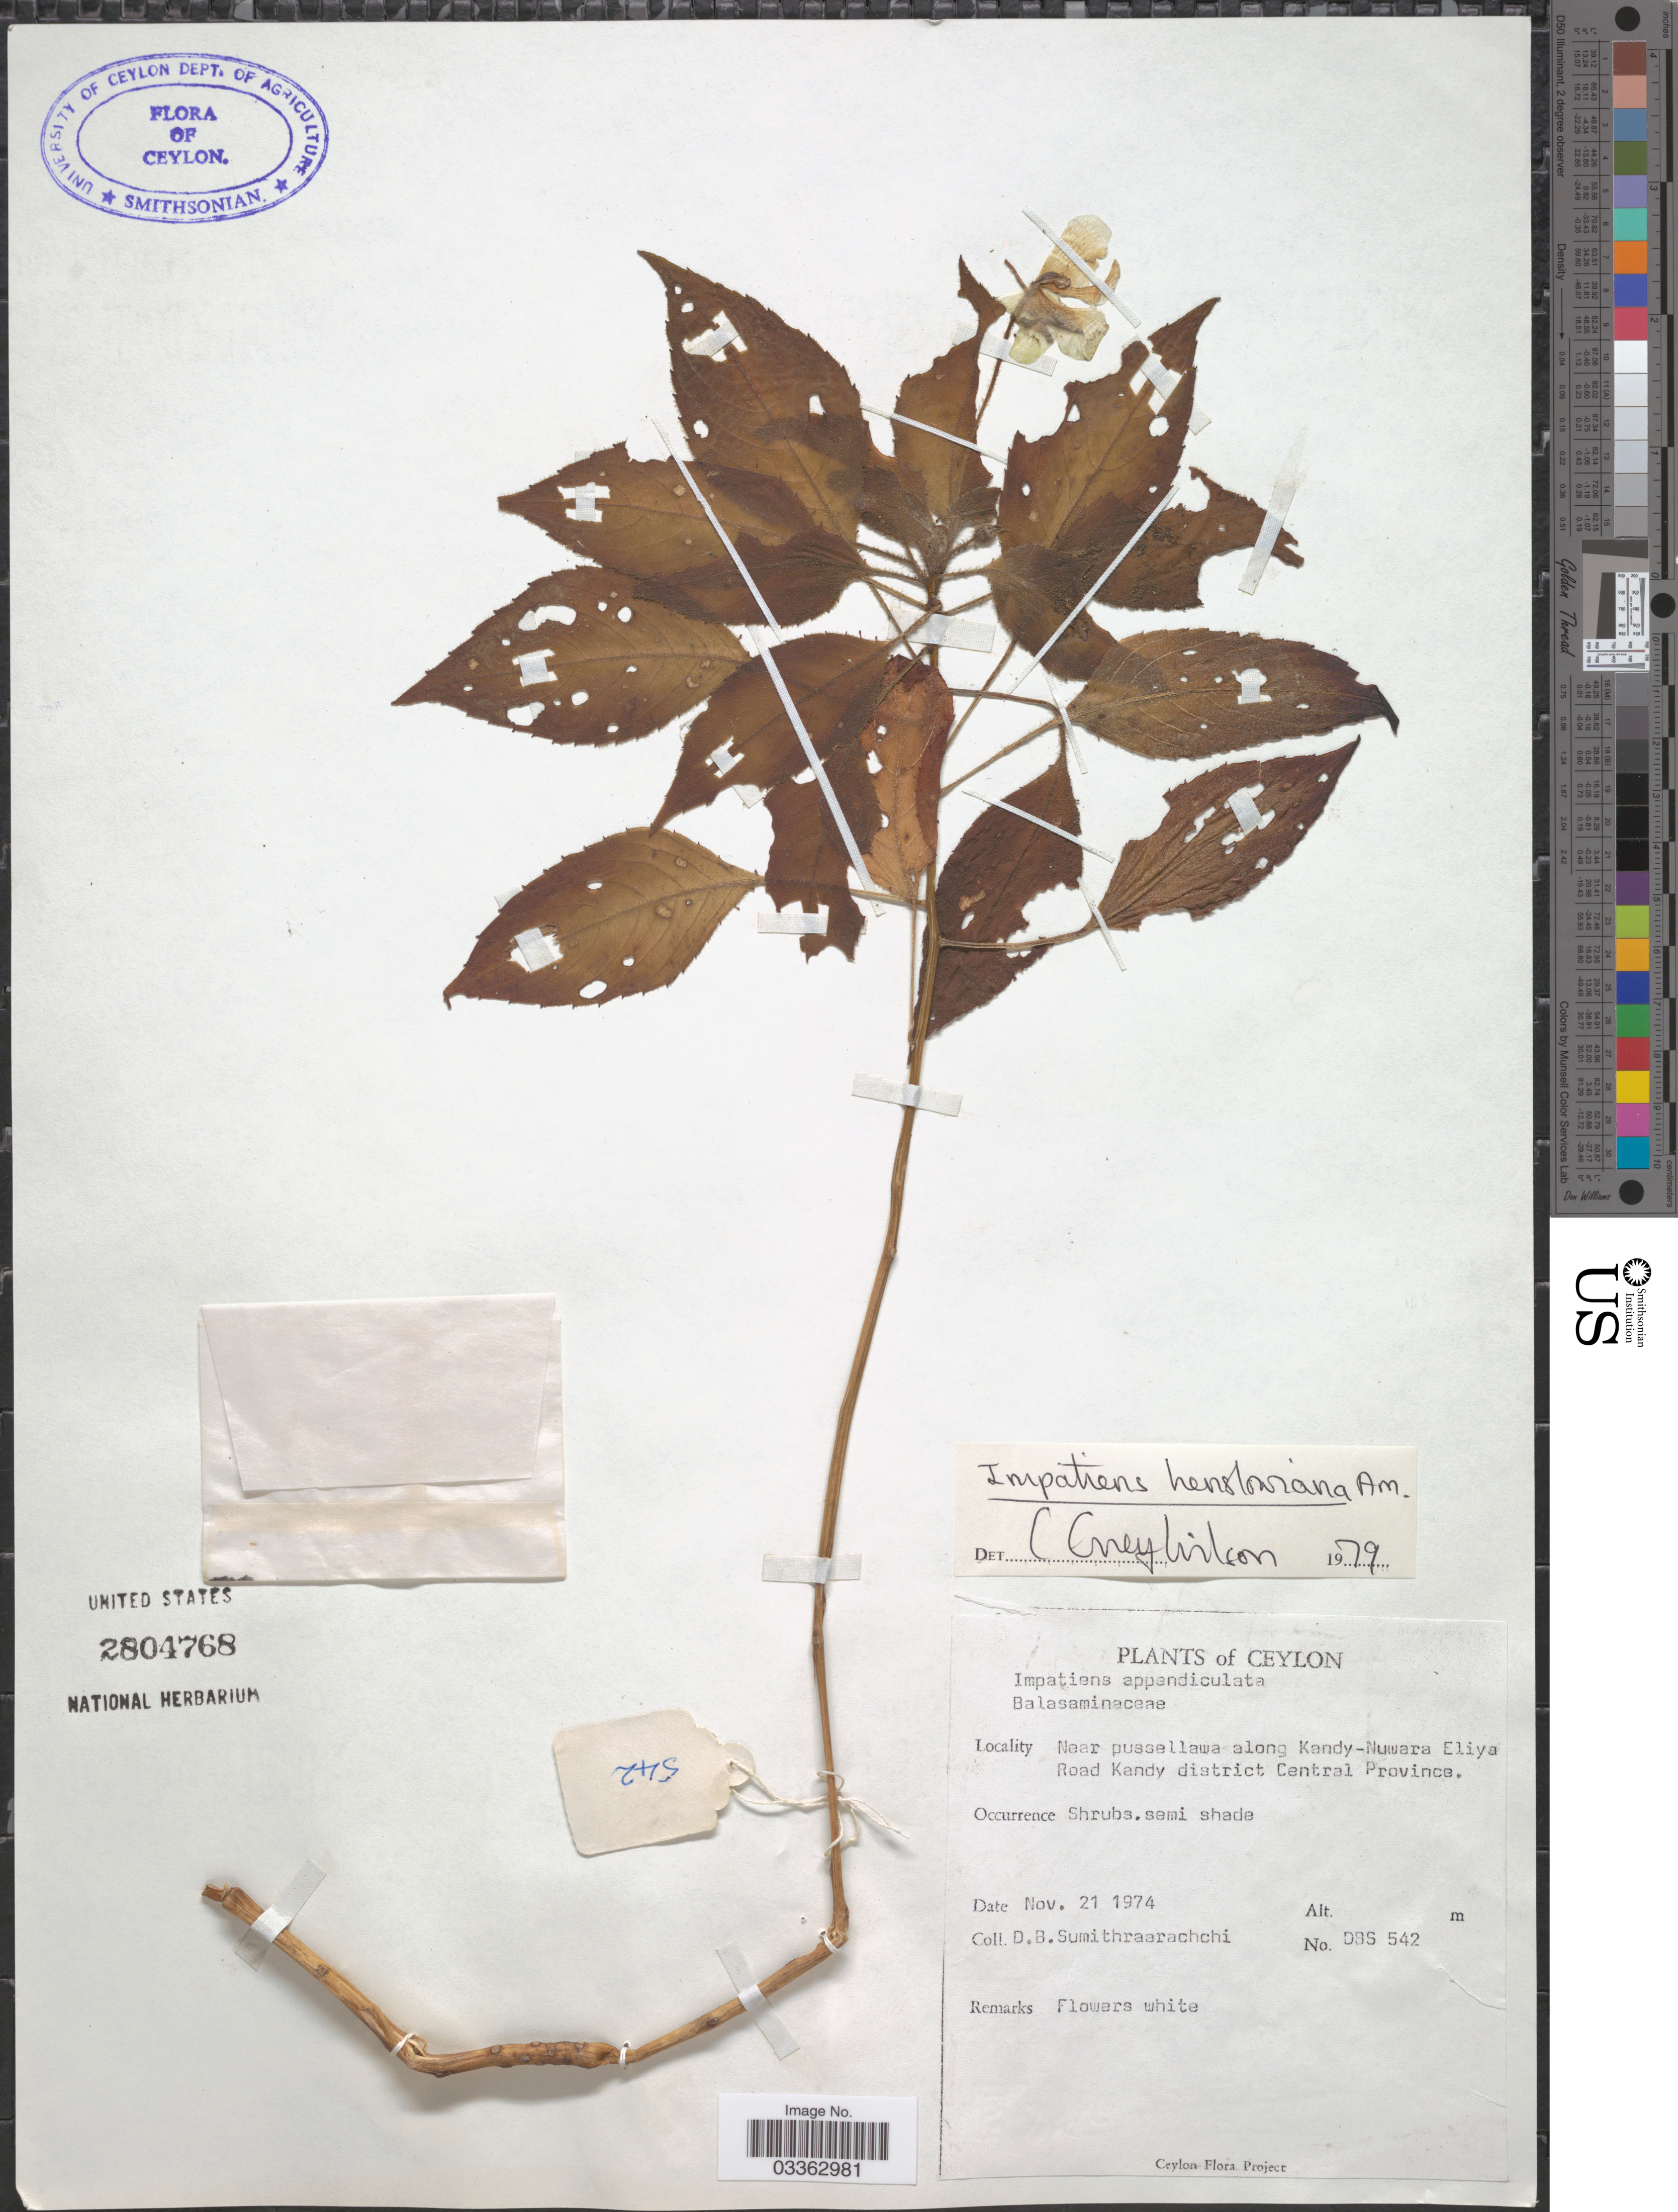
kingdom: Plantae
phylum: Tracheophyta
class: Magnoliopsida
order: Ericales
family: Balsaminaceae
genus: Impatiens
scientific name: Impatiens henslowiana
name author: Arn.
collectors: D. B. Sumithraarachchi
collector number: DBS542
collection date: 1974-11-21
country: Sri Lanka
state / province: Central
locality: Ceylon, Near pussellawa along Kandy-Nuwara Eliya Road Kandy district.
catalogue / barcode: US 2804768